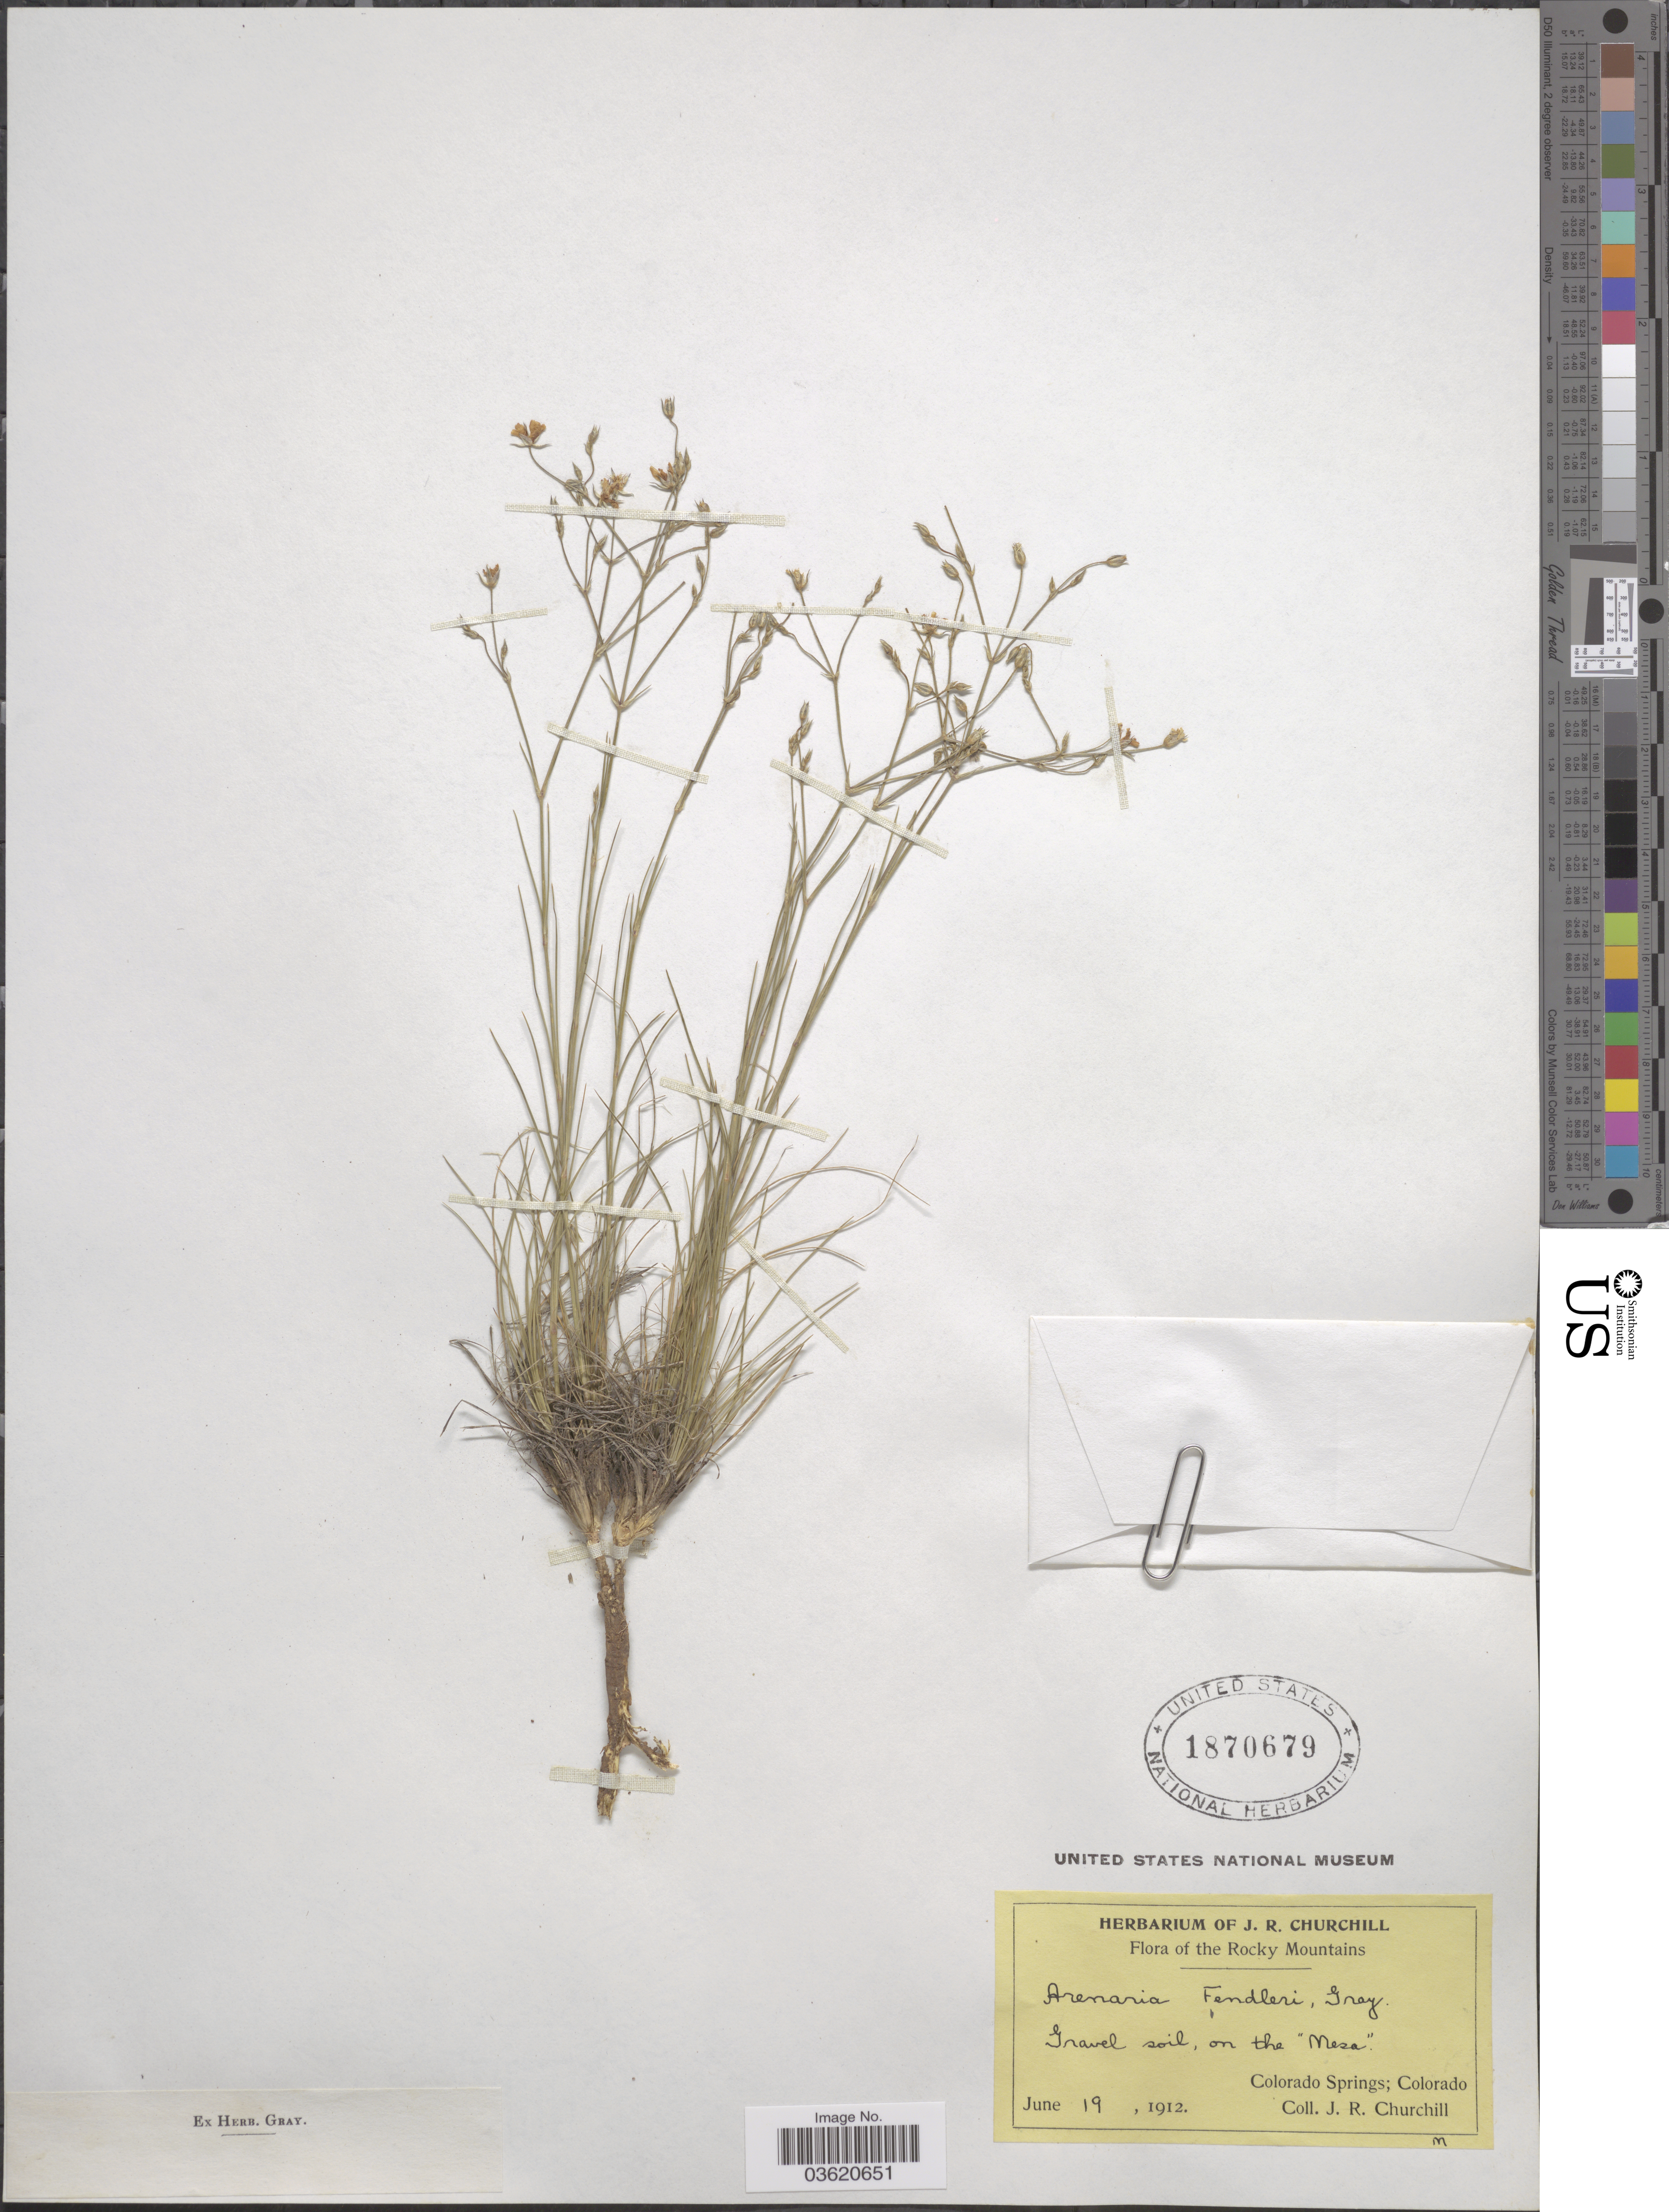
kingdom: Plantae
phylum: Tracheophyta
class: Magnoliopsida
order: Caryophyllales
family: Caryophyllaceae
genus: Eremogone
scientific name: Eremogone fendleri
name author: (A. Gray) Ikonn.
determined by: U.S. National Herbarium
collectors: J. Churchill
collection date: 1912-06-19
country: United States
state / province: Colorado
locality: The Rocky Mountains. Colorado Springs. On the "Mesa".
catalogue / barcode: US 1870679